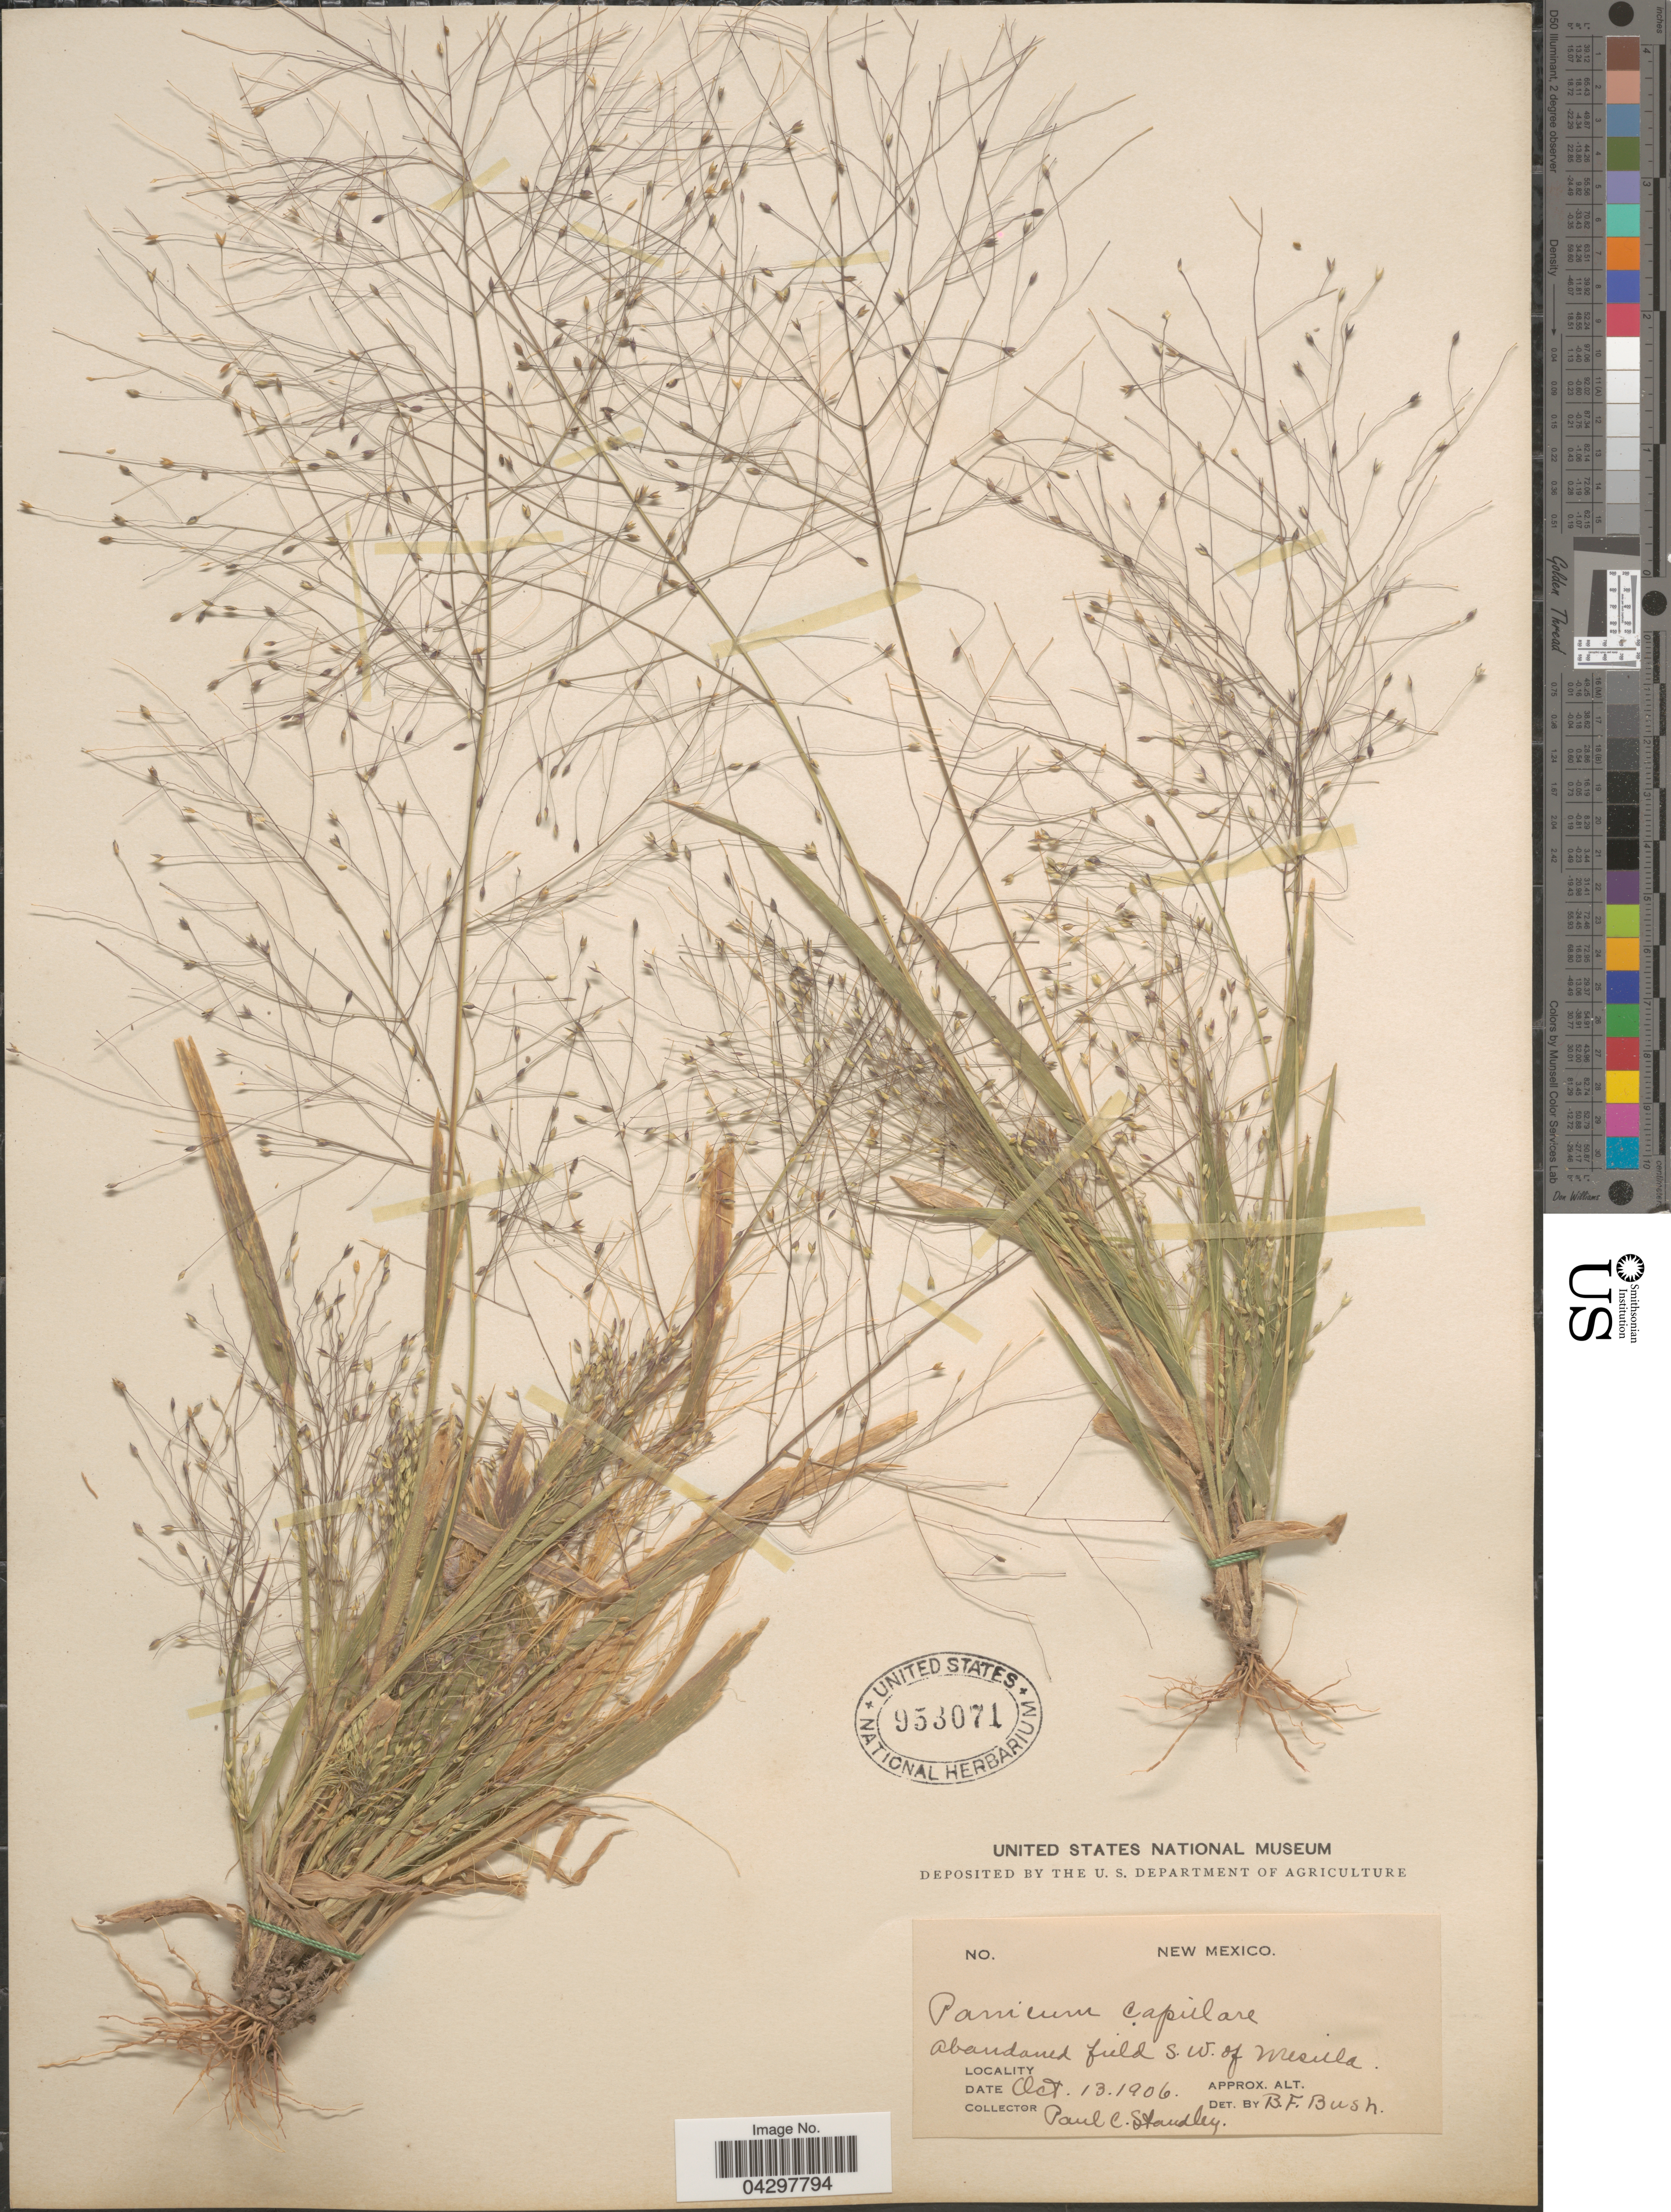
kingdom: Plantae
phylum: Tracheophyta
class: Liliopsida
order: Poales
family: Poaceae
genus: Panicum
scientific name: Panicum capillare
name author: L.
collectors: P. C. Standley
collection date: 1906-10-13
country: United States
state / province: New Mexico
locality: Abandoned field S.W. of Mesila.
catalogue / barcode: US 953071